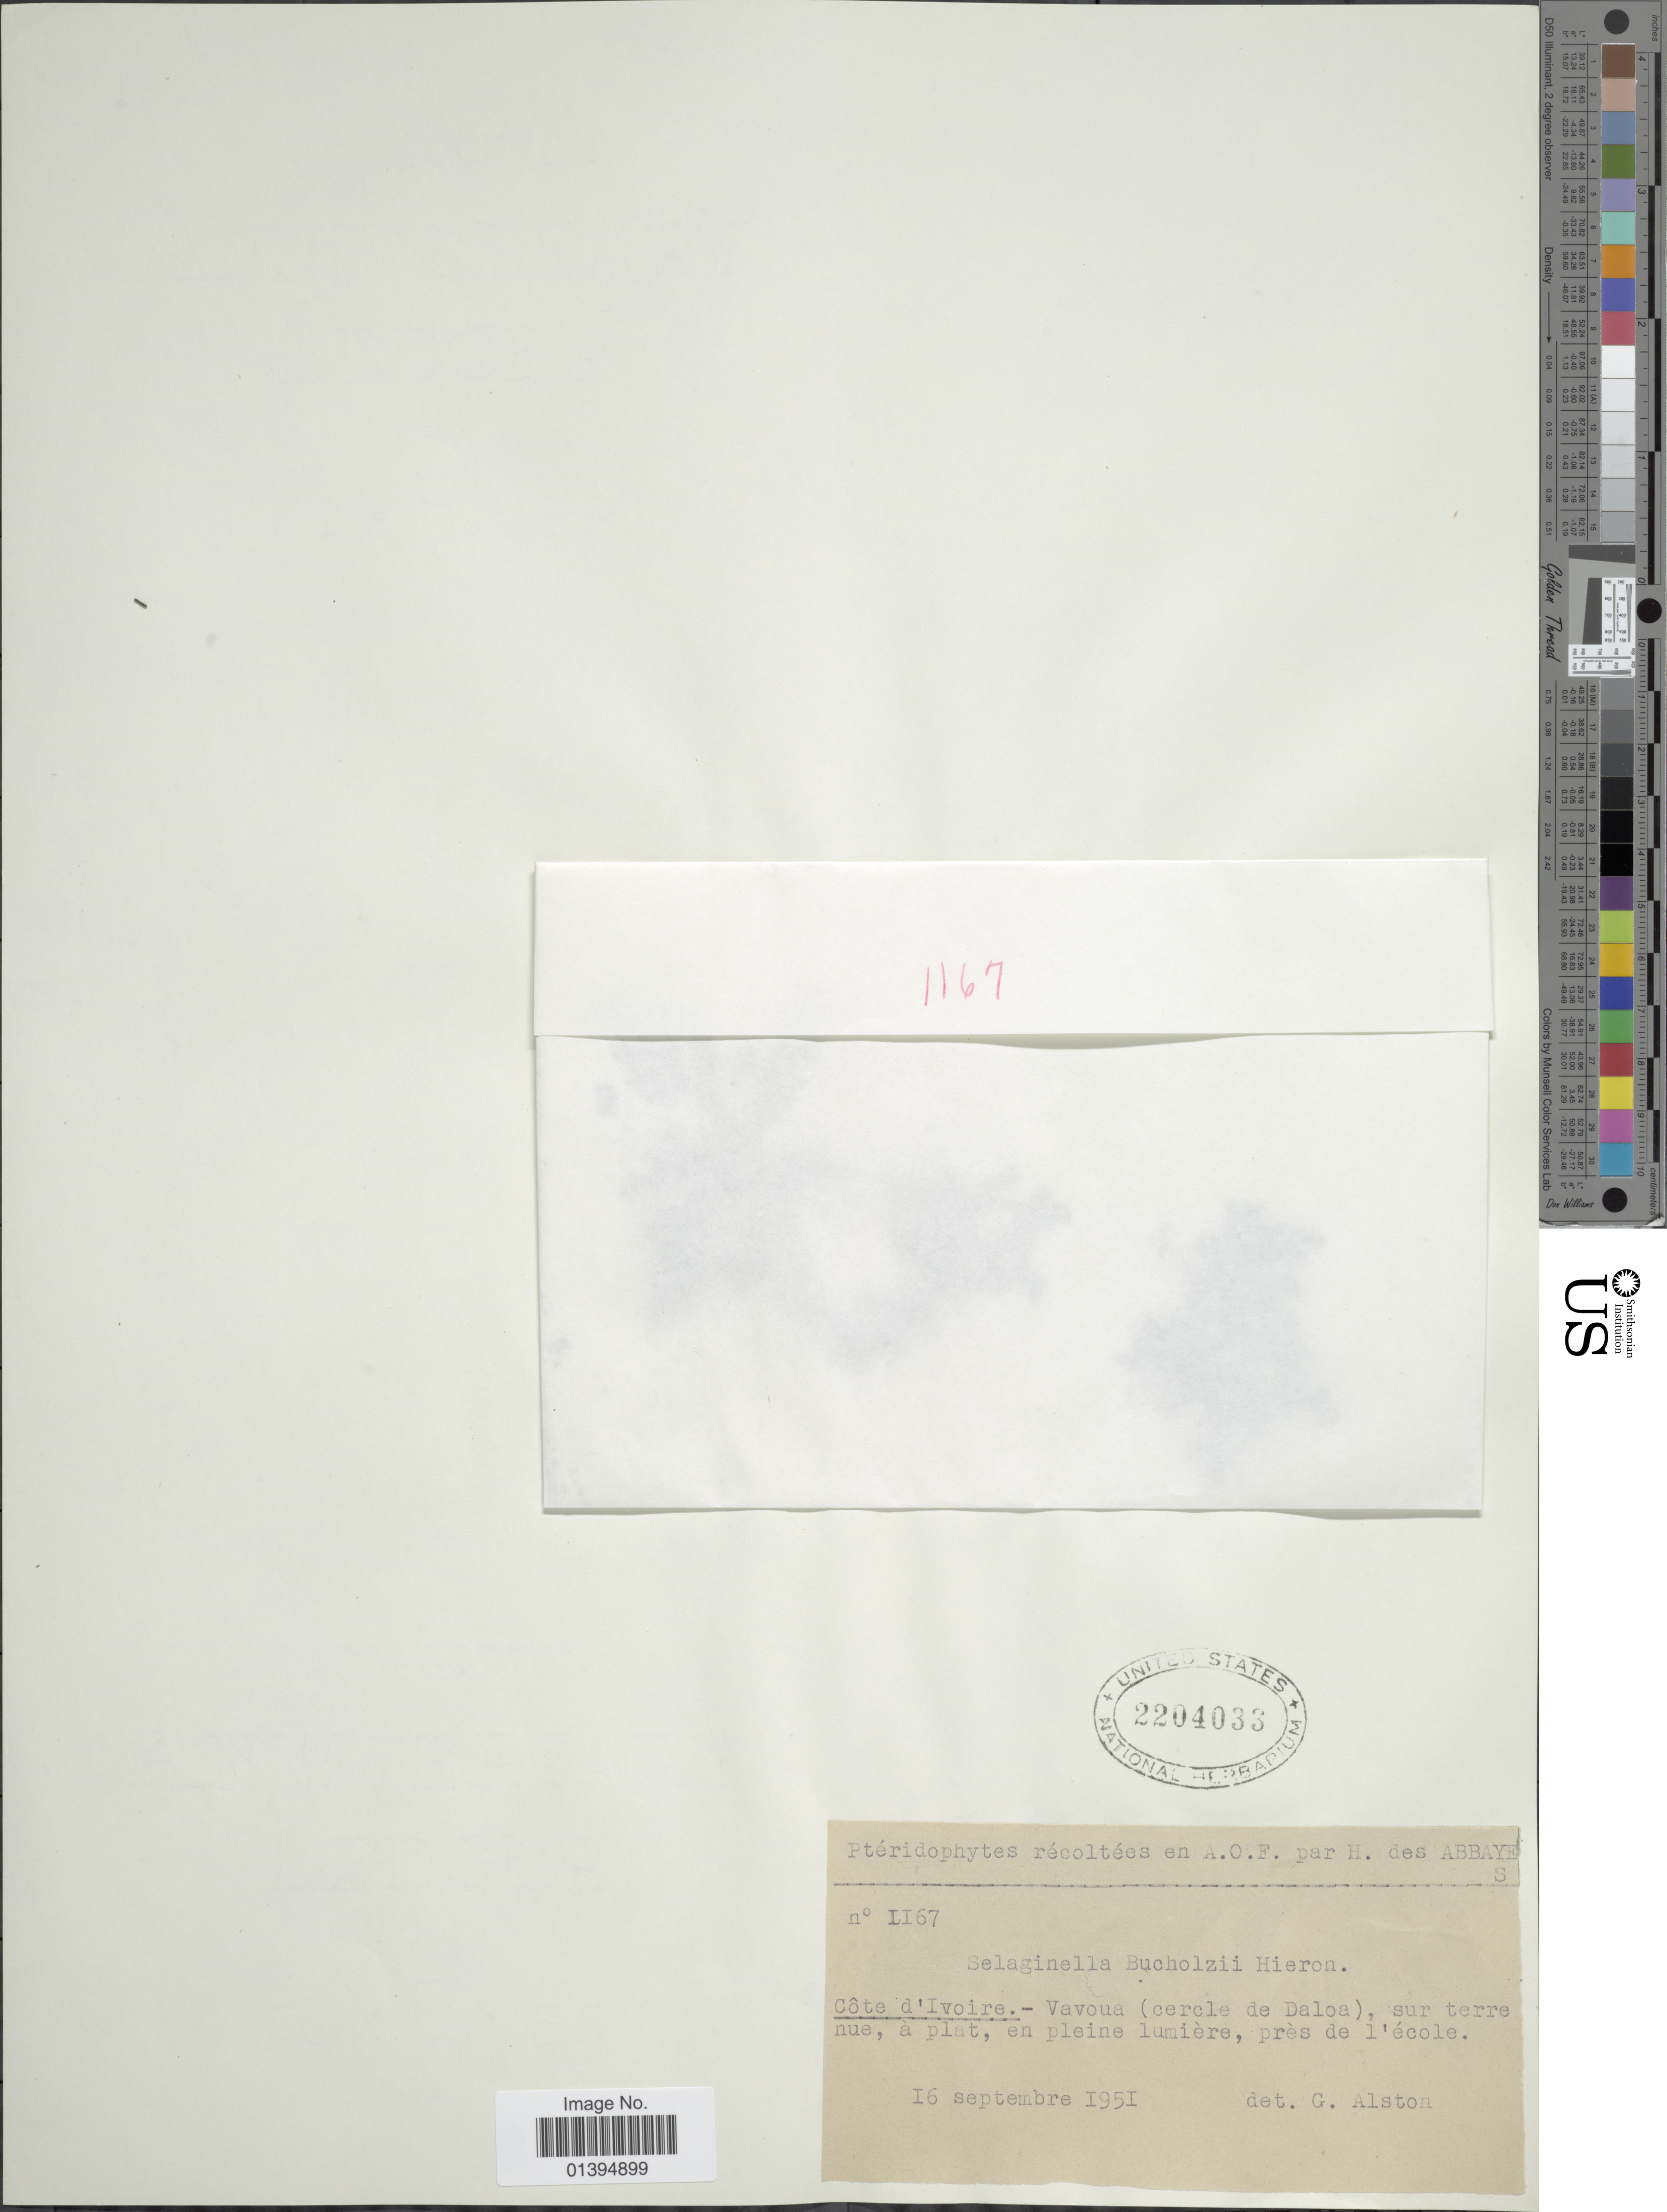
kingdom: Plantae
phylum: Tracheophyta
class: Lycopodiopsida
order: Selaginellales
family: Selaginellaceae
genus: Selaginella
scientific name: Selaginella buchholzii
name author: Hieron.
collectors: H. R. Abbayes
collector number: L167*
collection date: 1951-09-16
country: Ivory Coast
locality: Vavoua (crecle de Daloa), sur terre nue, a plat, en pleine limiere, pres de l'ecole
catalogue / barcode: US 2204033